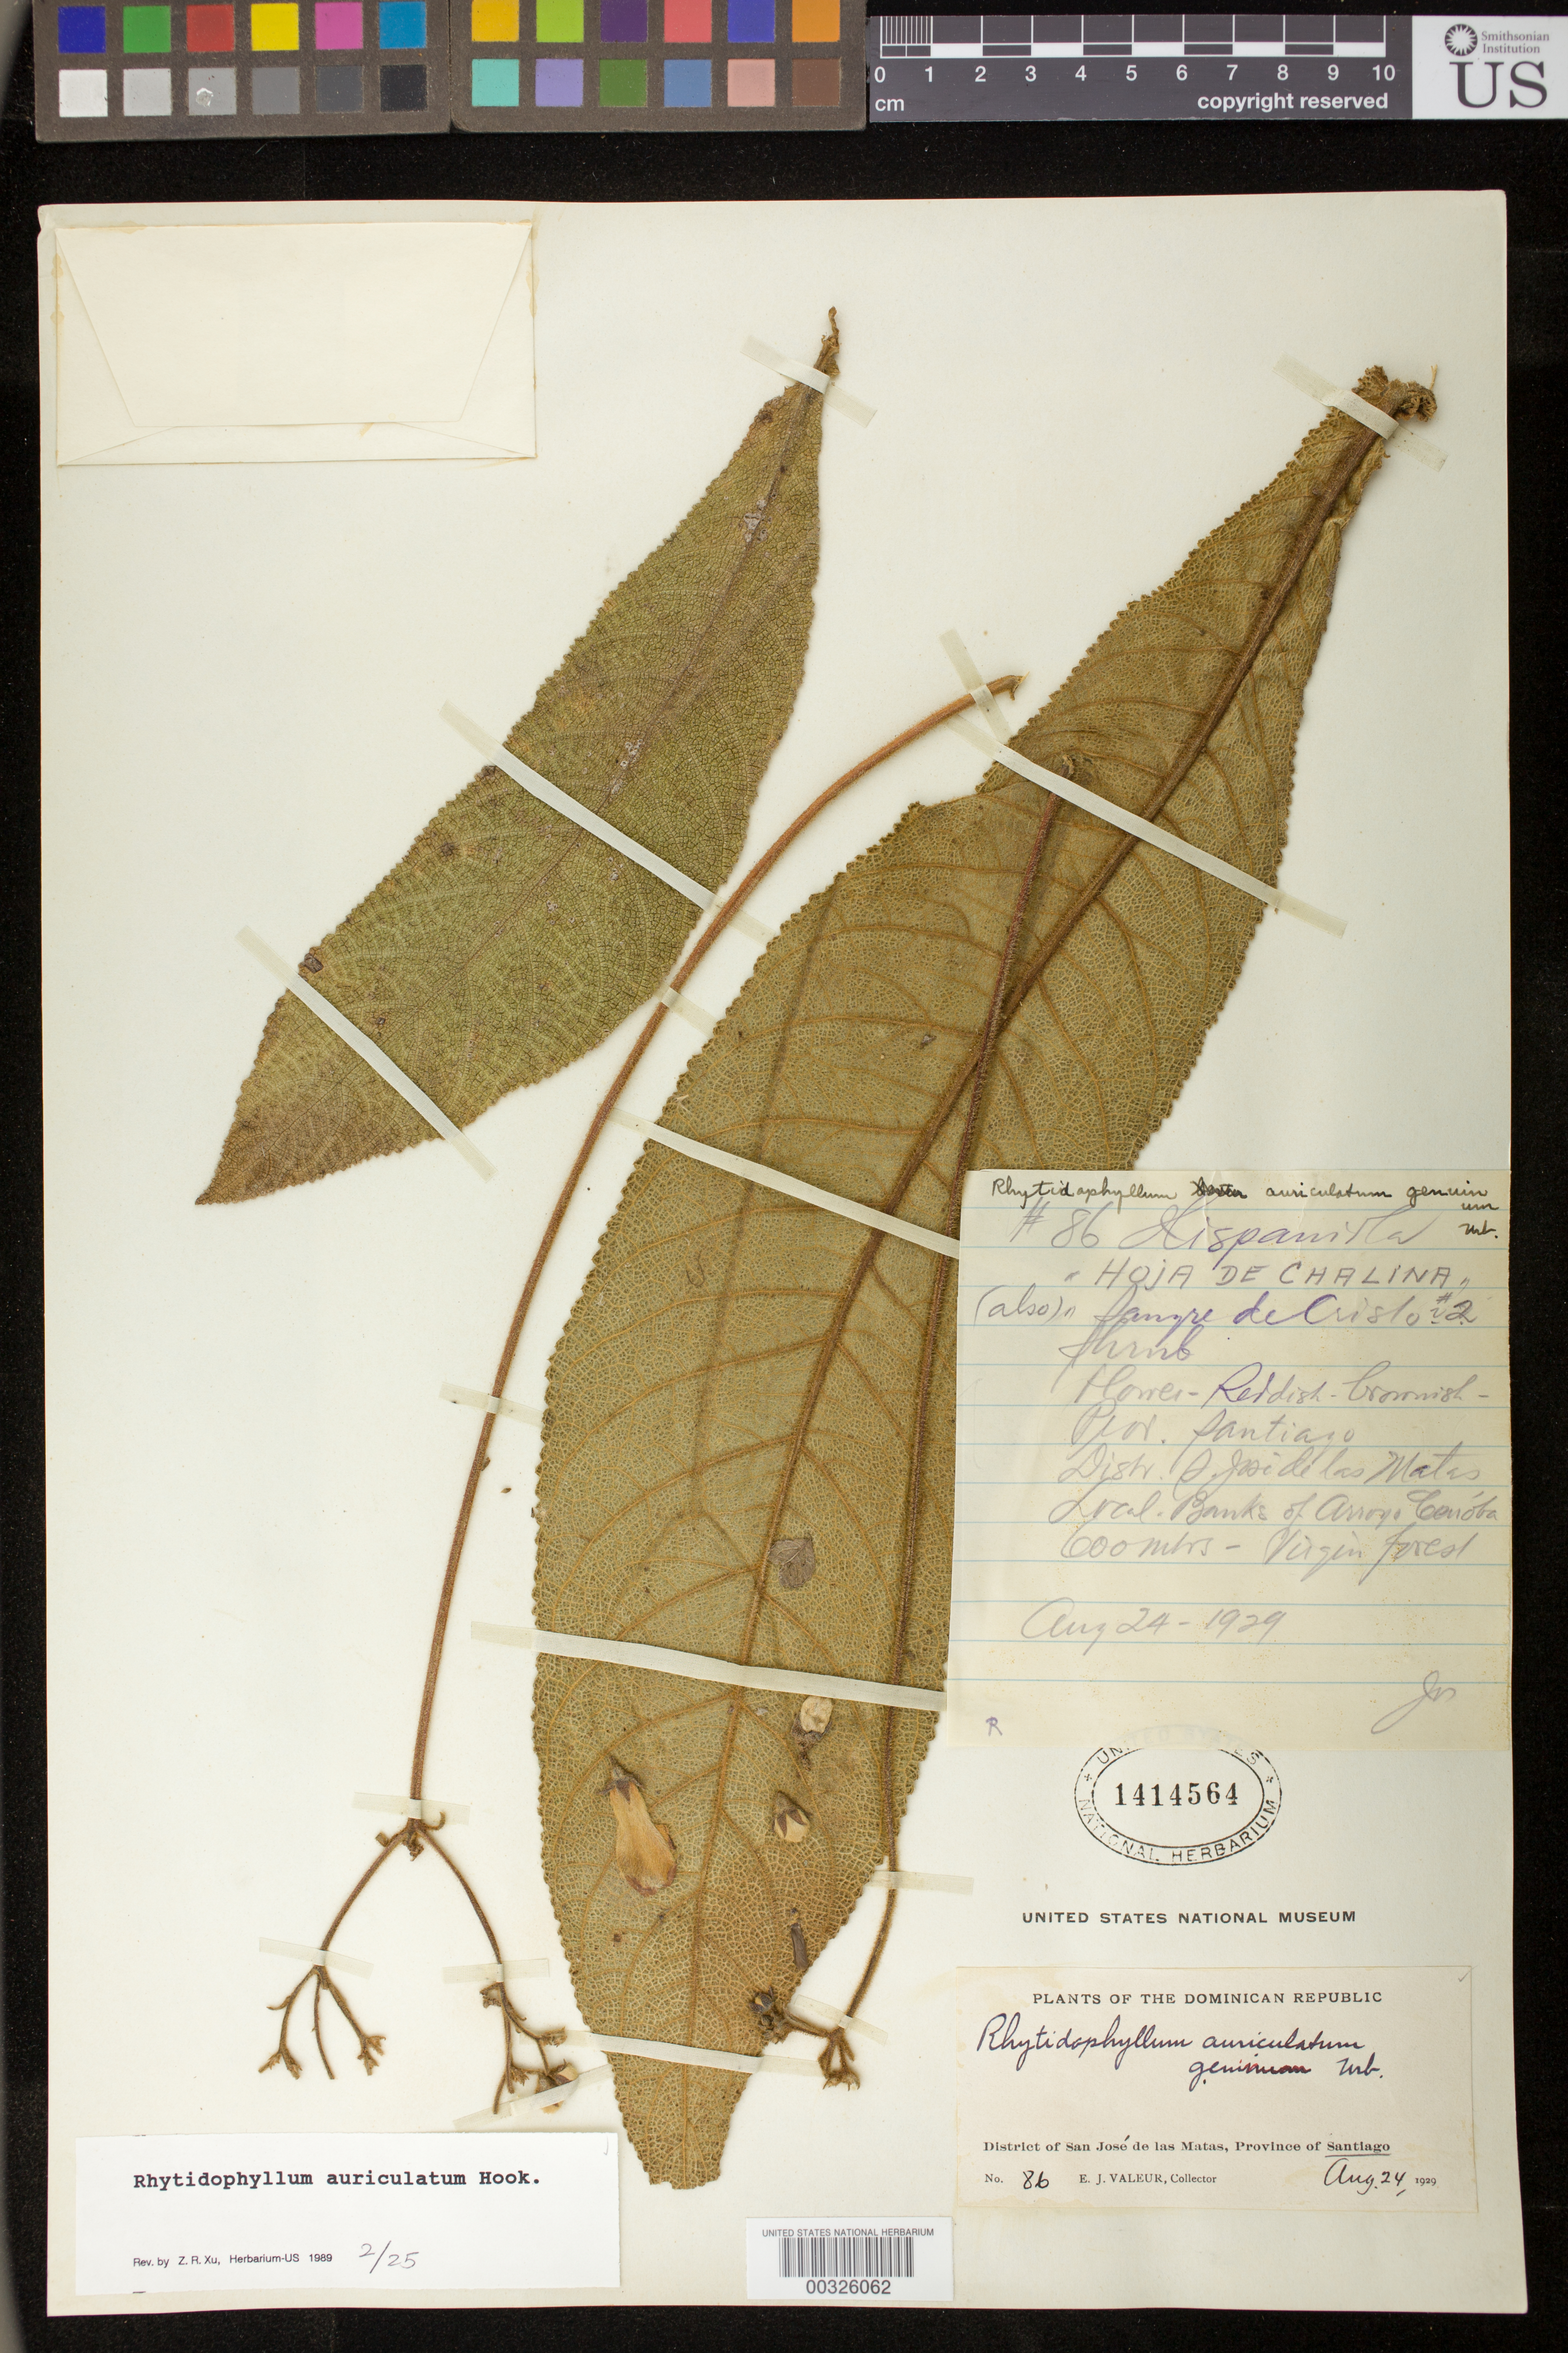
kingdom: Plantae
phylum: Tracheophyta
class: Magnoliopsida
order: Lamiales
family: Gesneriaceae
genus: Rhytidophyllum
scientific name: Rhytidophyllum auriculatum var. angustatum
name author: Urb.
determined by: Skog, Laurence E.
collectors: E. Valeur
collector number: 86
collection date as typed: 24 Aug 1929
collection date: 1929-08-24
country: Dominican Republic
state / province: Santiago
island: Hispaniola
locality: District of San José de las Matas, banks of Arroyo Cenoba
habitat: Virgin forest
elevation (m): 600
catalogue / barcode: US 1414564